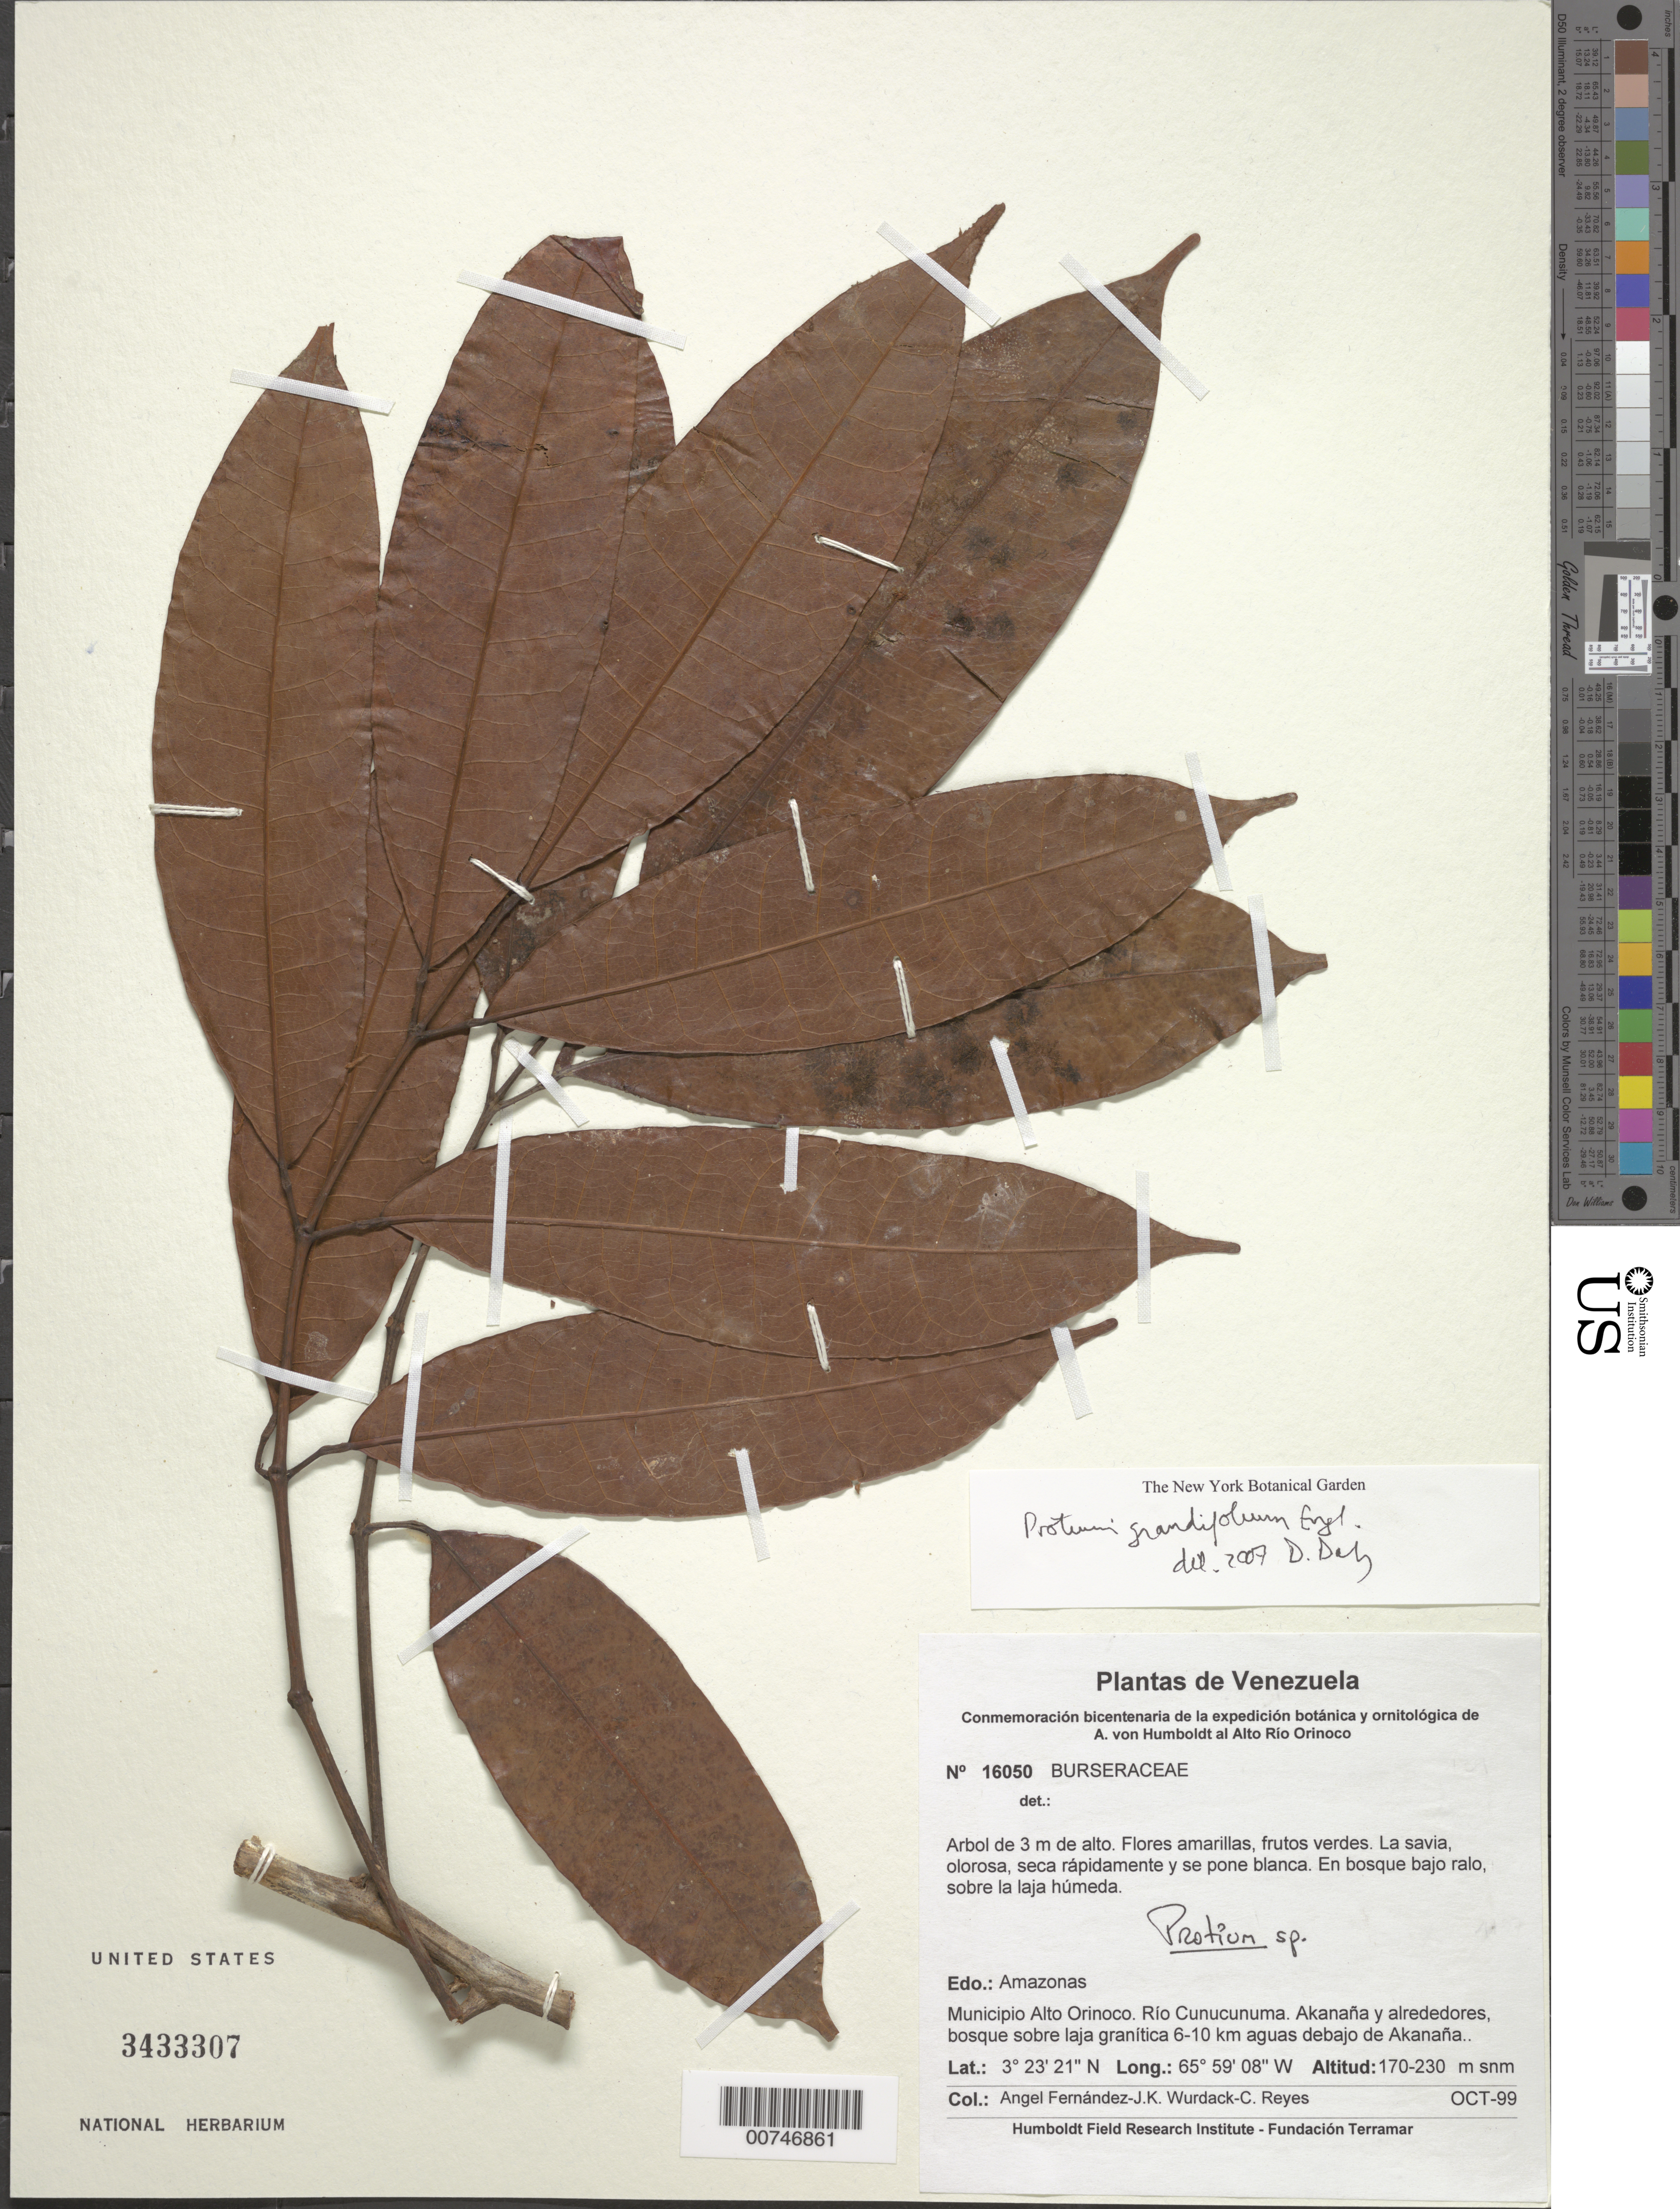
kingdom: Plantae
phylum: Tracheophyta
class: Magnoliopsida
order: Sapindales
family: Burseraceae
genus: Protium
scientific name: Protium grandifolium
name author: Engl.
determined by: Daly, D. C.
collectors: A. Fernández, K. Wurdack & C. Reyes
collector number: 16050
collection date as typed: Oct-99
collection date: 1999-10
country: Venezuela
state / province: Amazonas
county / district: Alto Orinoco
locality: Río Cunucunuma, 6-10 km aguas debajo de Akanaña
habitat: Bosque sobre laja granítica 6-10 km aguas; en bosque bajo ralo, sobre la laja húmeda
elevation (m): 170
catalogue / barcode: US 3433307